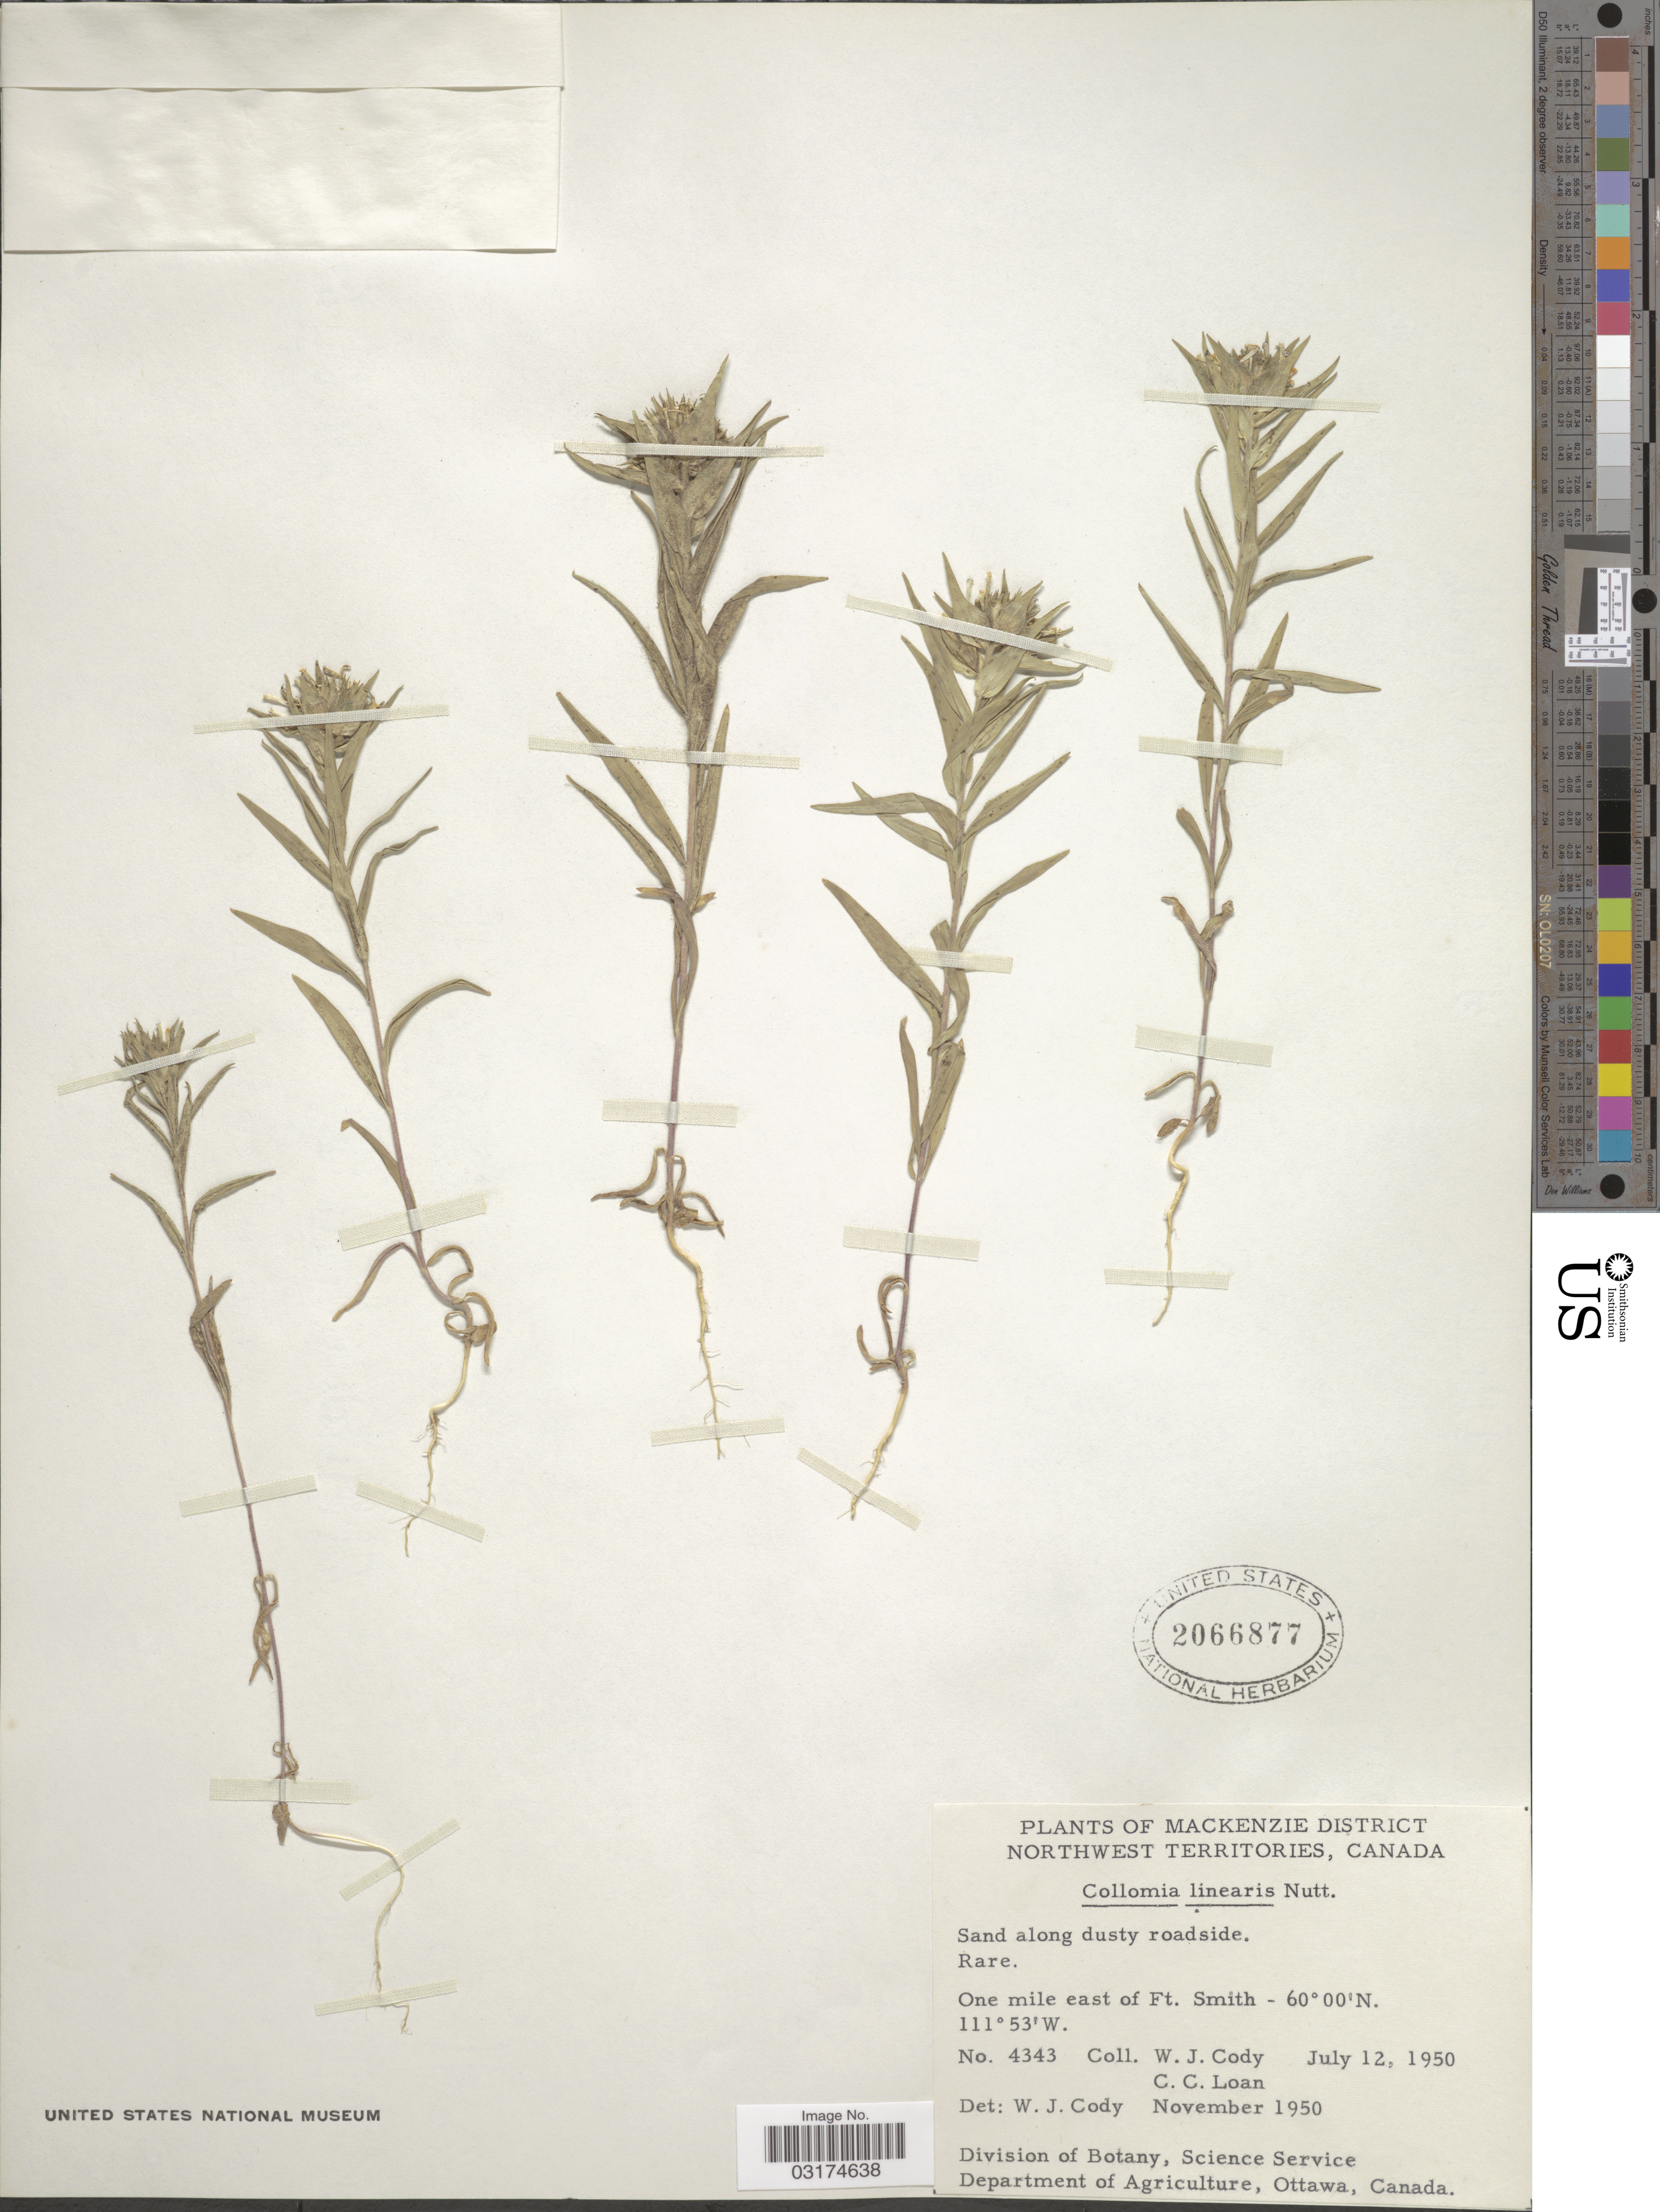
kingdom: Plantae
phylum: Tracheophyta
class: Magnoliopsida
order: Ericales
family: Polemoniaceae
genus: Collomia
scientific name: Collomia linearis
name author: Nutt.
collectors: W. Cody & C. Loan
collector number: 4343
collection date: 1950-07-12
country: Canada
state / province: Northwest Territories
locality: One mile east of Ft. Smith. Mackenzie District.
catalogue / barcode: US 2066877